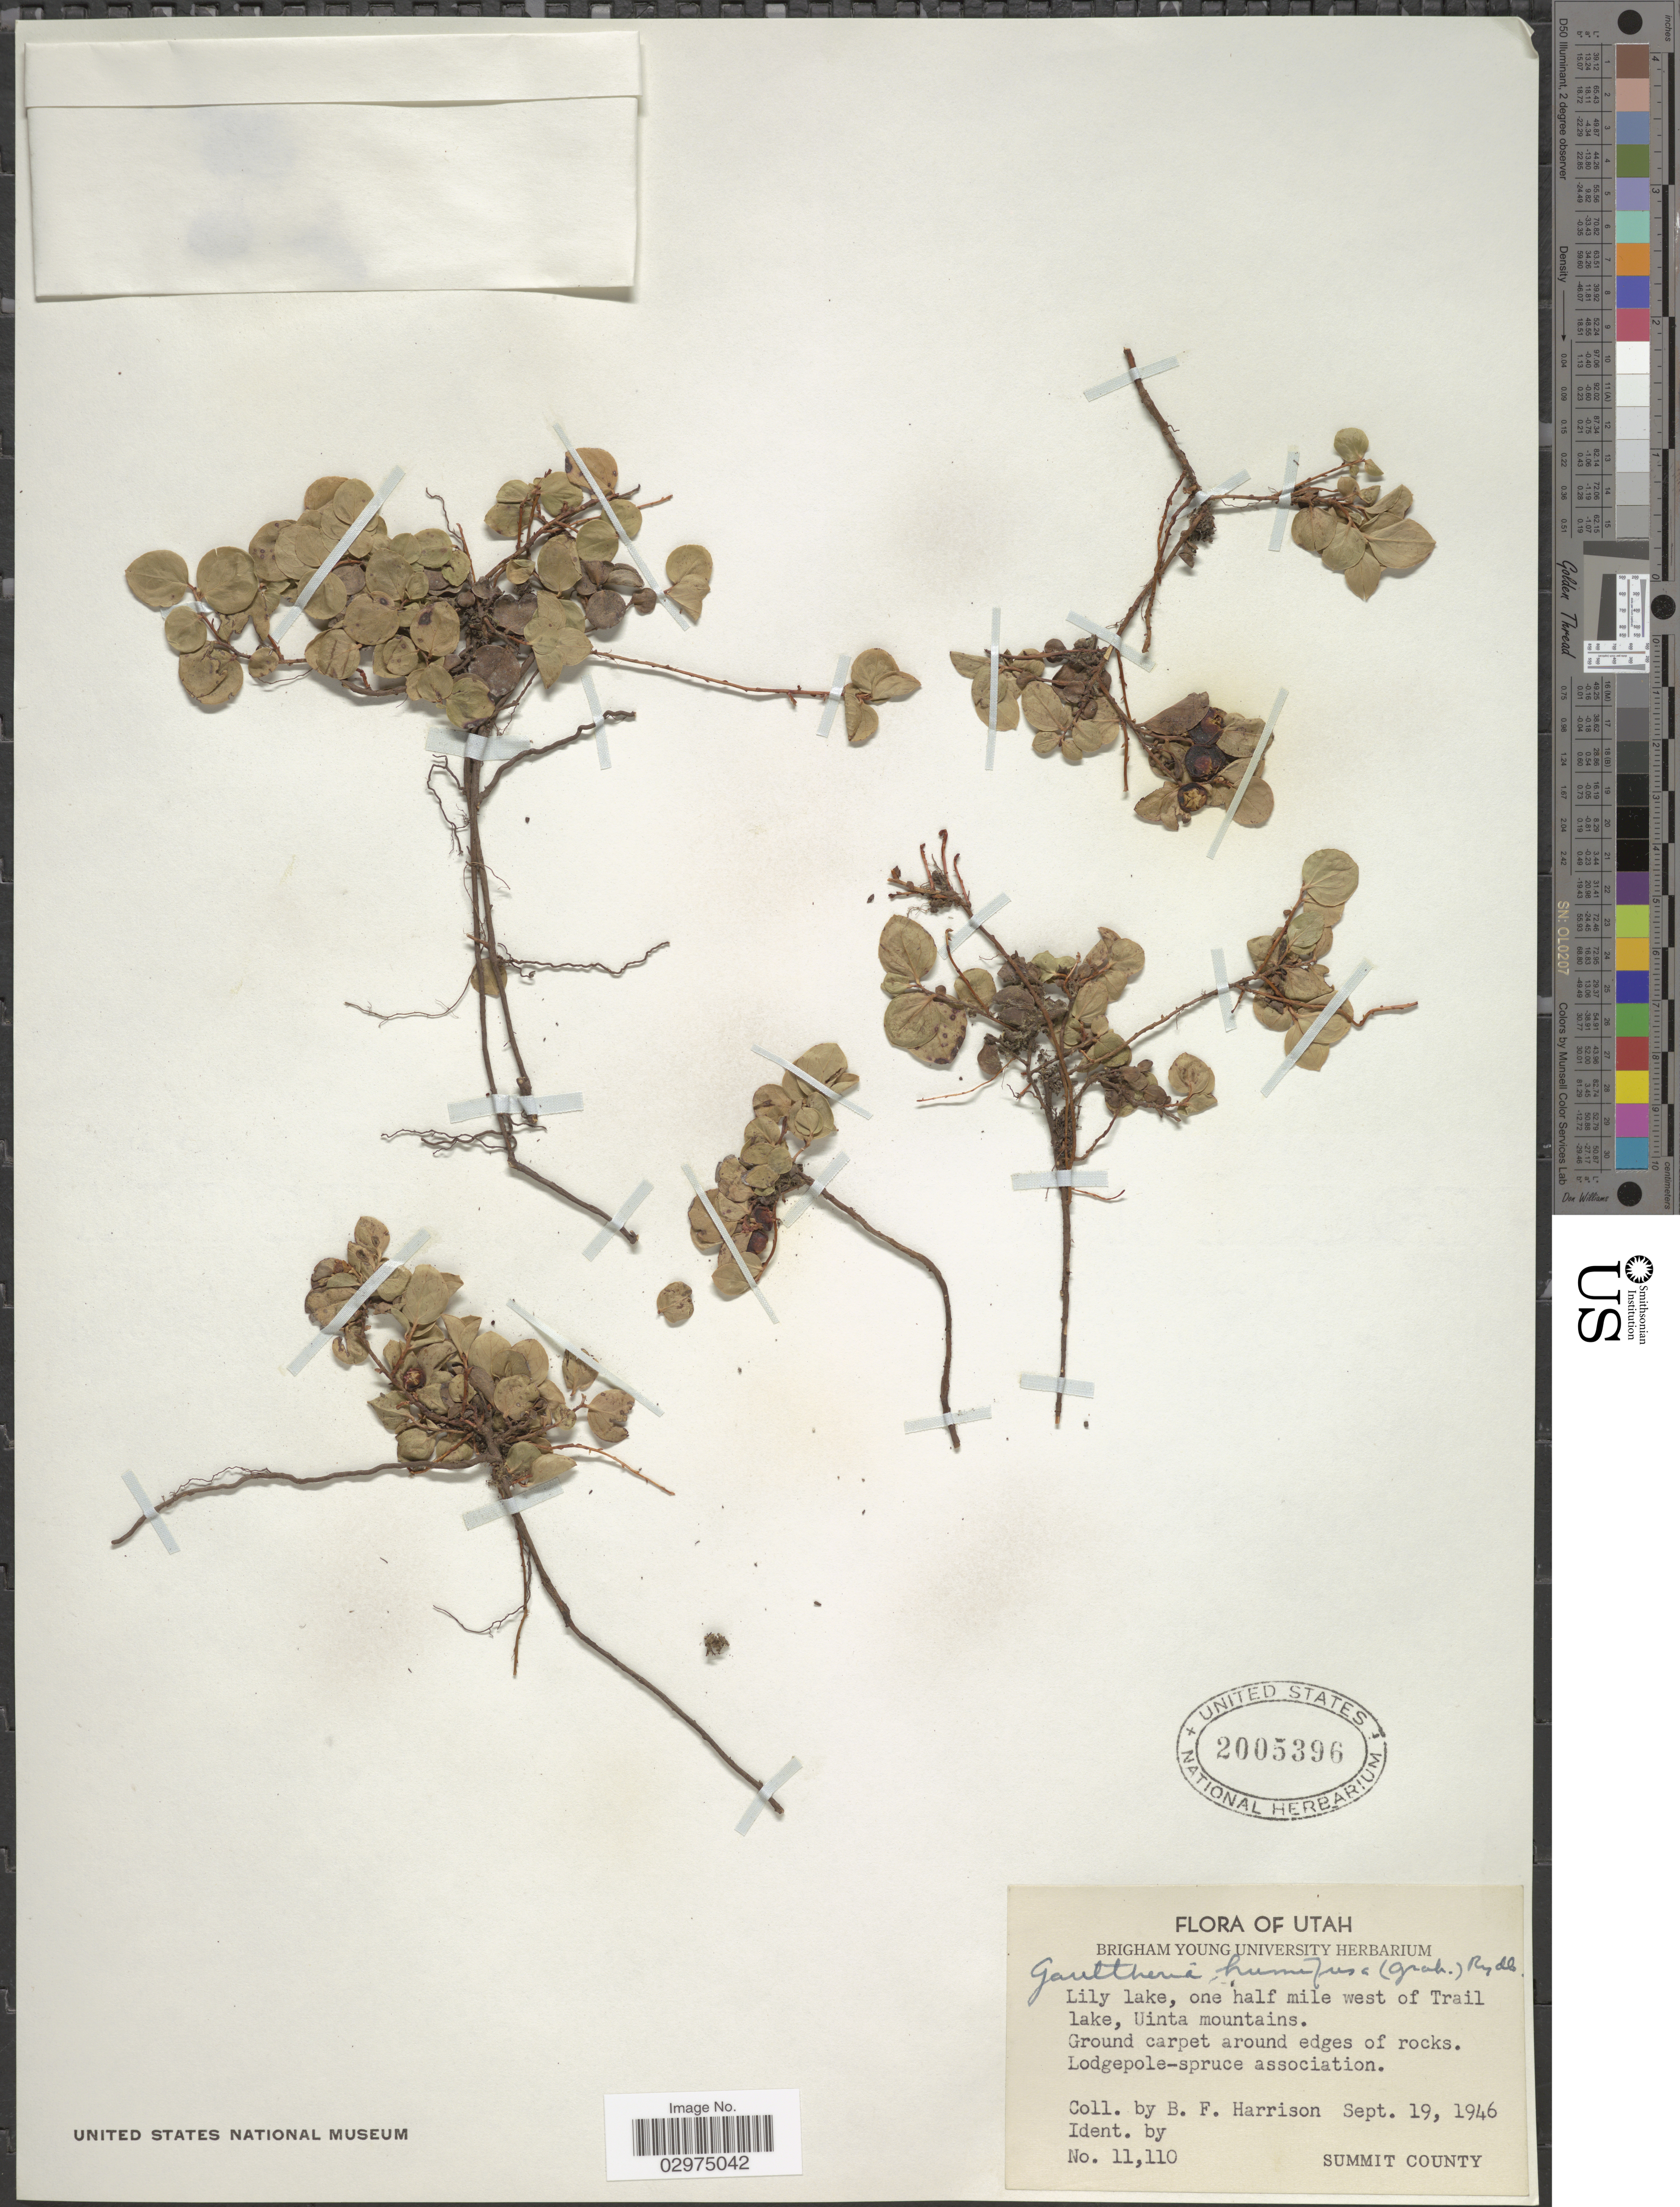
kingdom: Plantae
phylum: Tracheophyta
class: Magnoliopsida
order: Ericales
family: Ericaceae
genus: Gaultheria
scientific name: Gaultheria humifusa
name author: (Graham) Rydb.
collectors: B. F. Harrison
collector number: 11110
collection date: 1946-09-19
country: United States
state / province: Utah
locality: Lily lake, one half mile west of Trail lake, Uinta mountains. Summit County.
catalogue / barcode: US 2005396